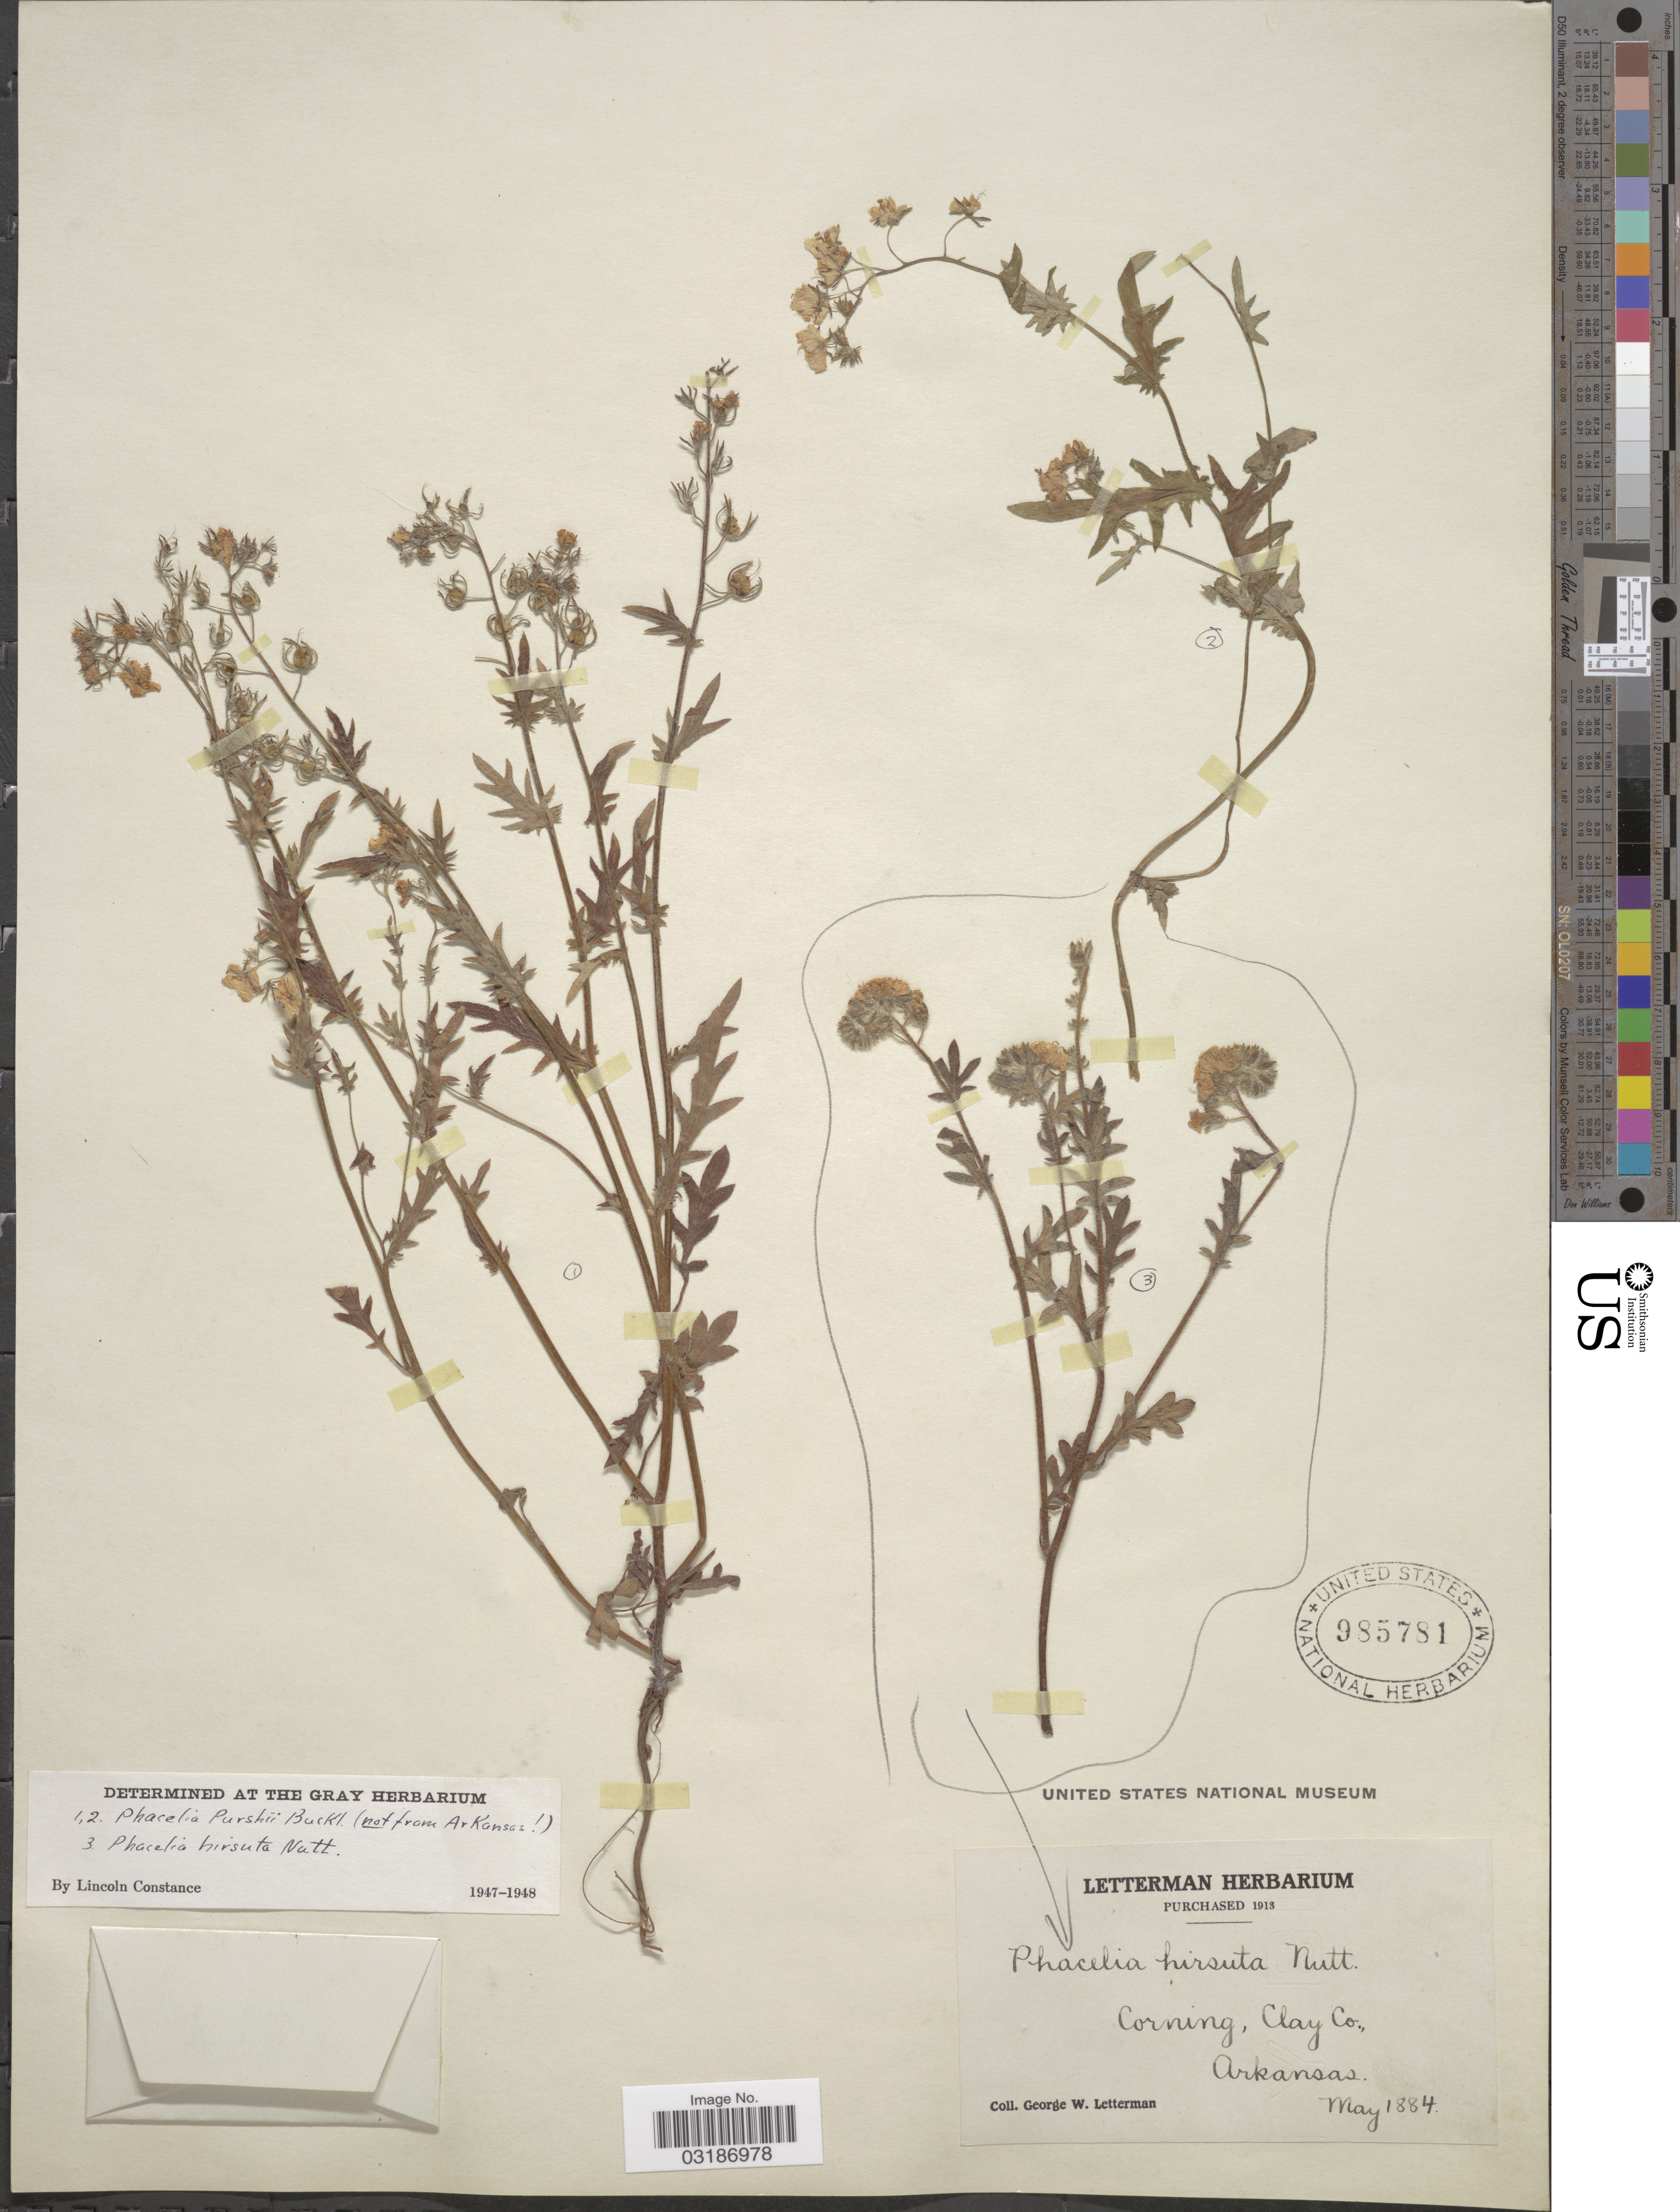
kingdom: Plantae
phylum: Tracheophyta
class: Magnoliopsida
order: Boraginales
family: Hydrophyllaceae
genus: Phacelia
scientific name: Phacelia hirsuta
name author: Nutt.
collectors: G. W. Letterman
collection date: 1884-05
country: United States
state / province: Arkansas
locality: Corning, Clay Co.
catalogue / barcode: US 985781